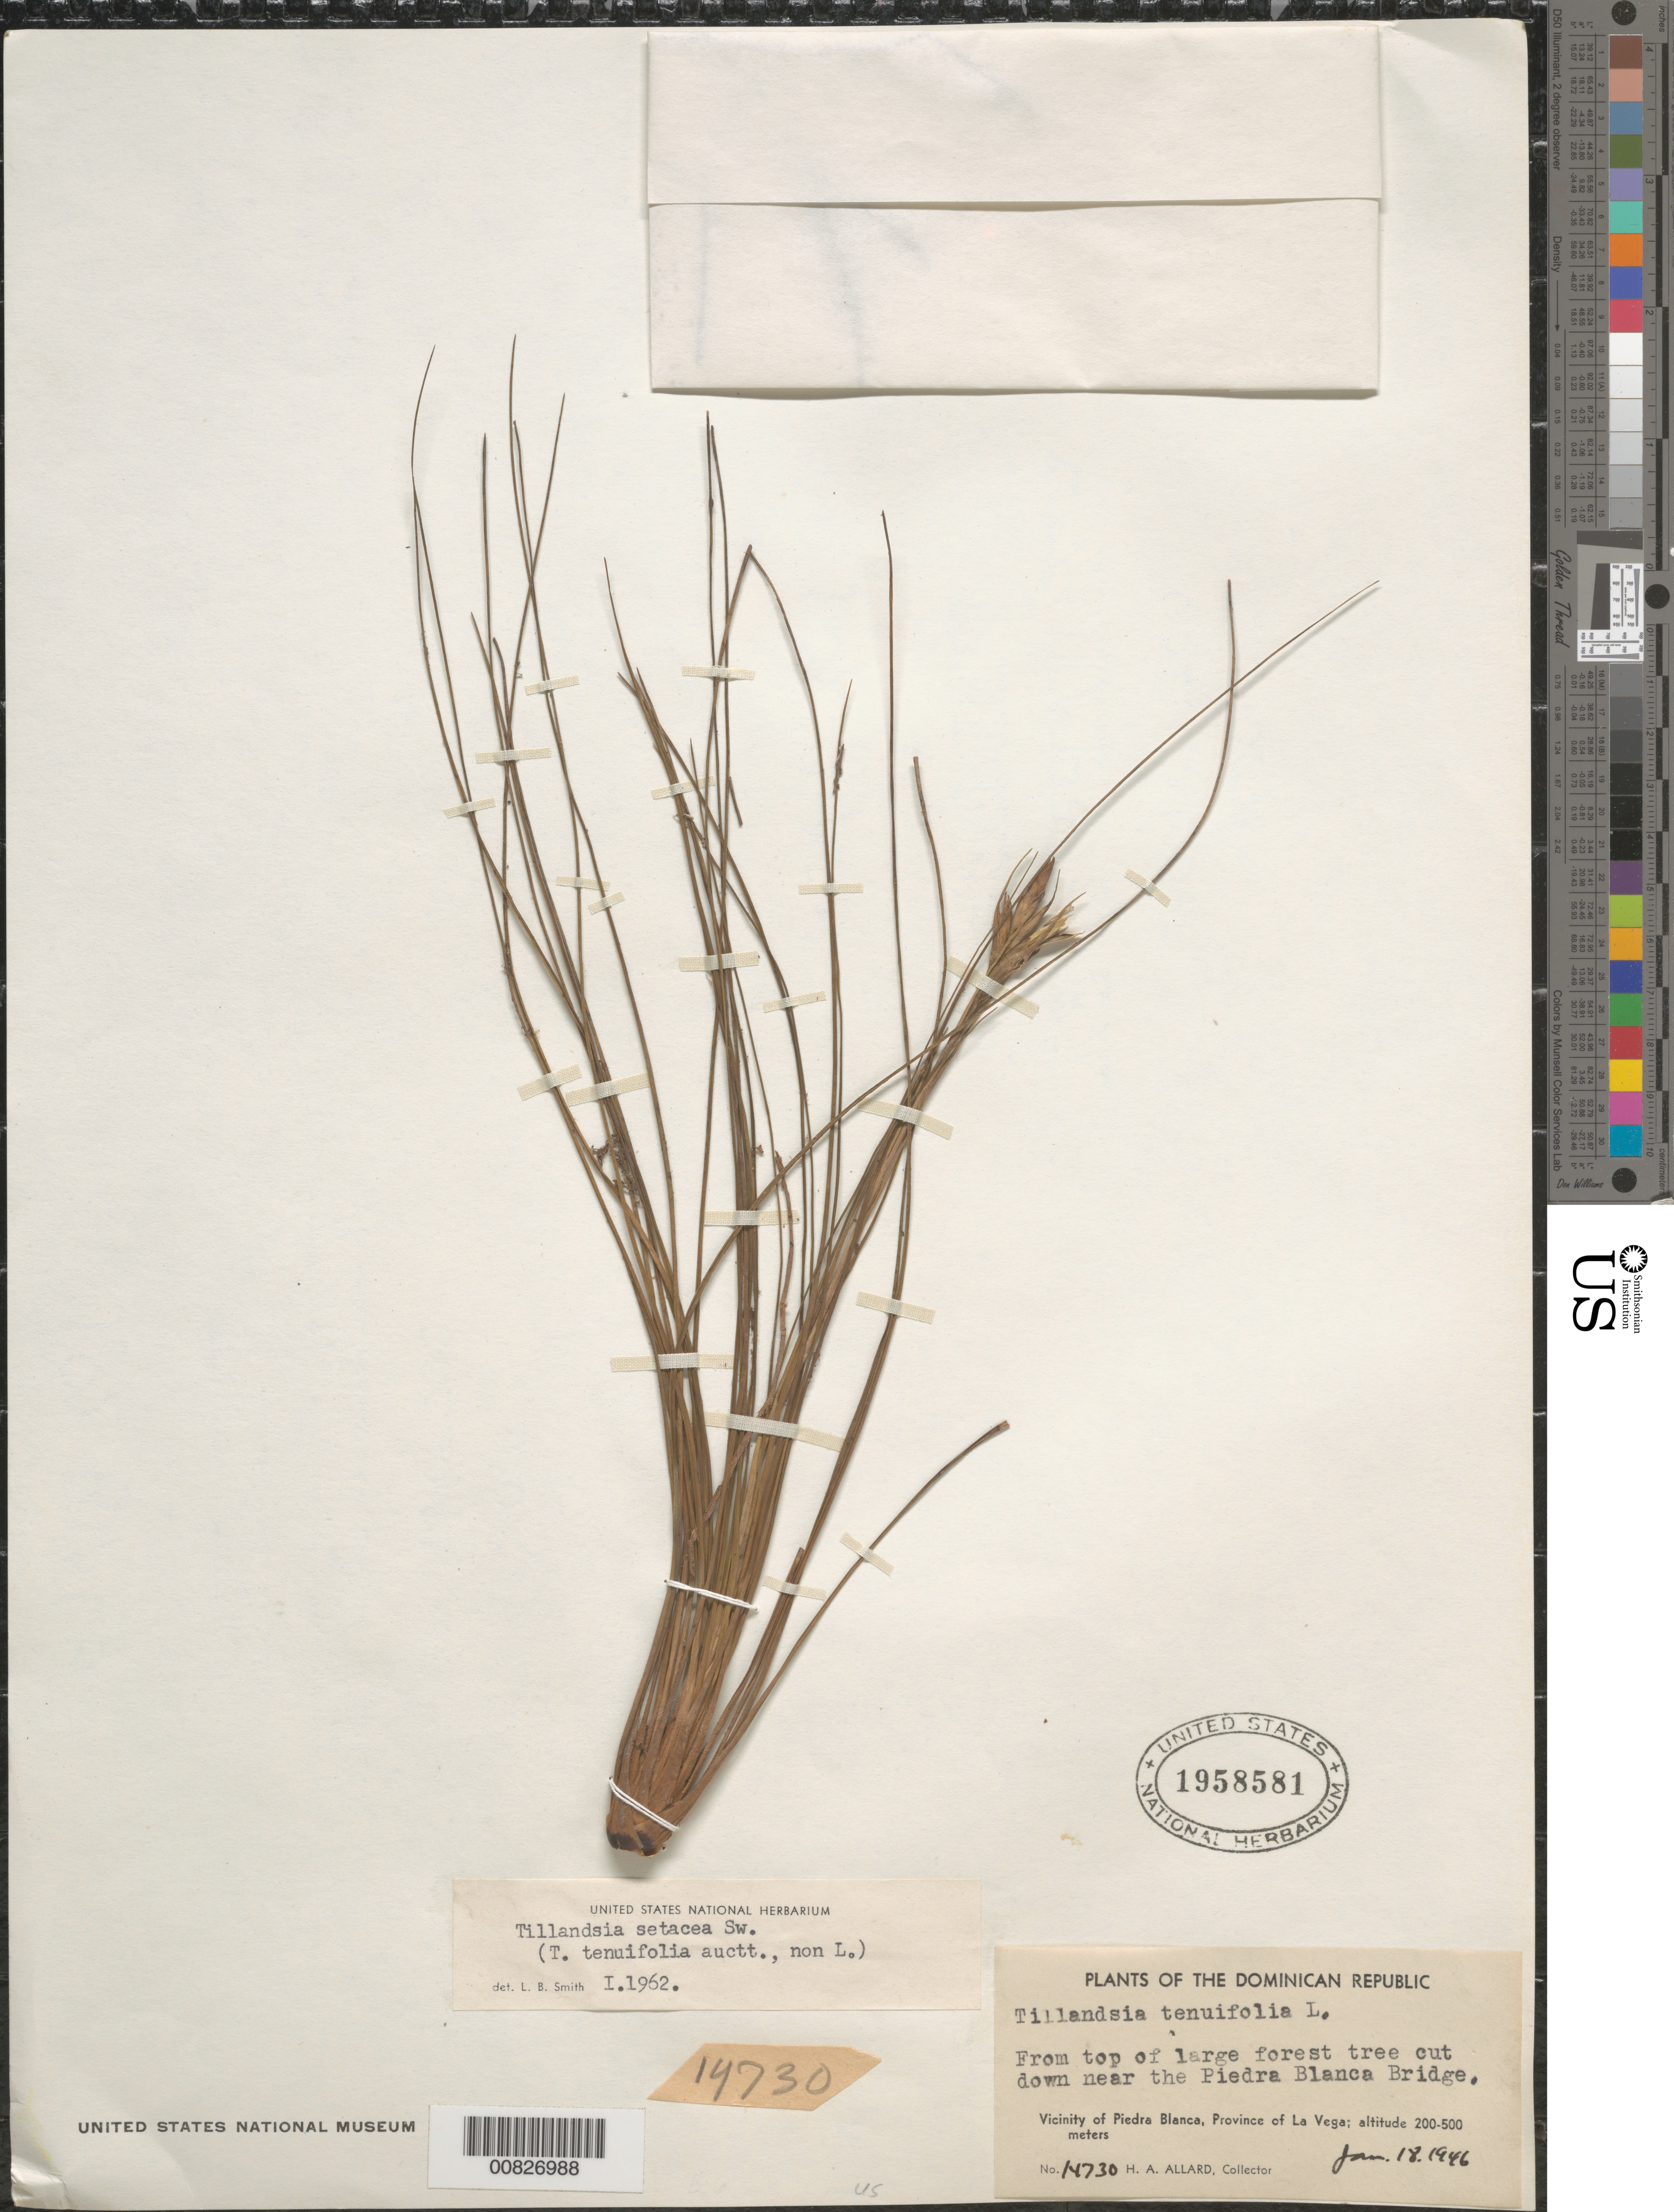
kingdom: Plantae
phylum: Tracheophyta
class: Liliopsida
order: Poales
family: Bromeliaceae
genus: Tillandsia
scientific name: Tillandsia setacea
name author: Sw.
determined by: Smith, Lyman B., (US), NMNH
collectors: H. A. Allard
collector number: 14730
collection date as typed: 18 Jan 1946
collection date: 1946-01-18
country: Dominican Republic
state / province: La Vega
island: Hispaniola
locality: Near the Piedra Blanca bridge. Vicinity of Piedra Blanca, Province of La Vega.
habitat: Top of large forest tree cut down.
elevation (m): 200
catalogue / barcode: US 1958581